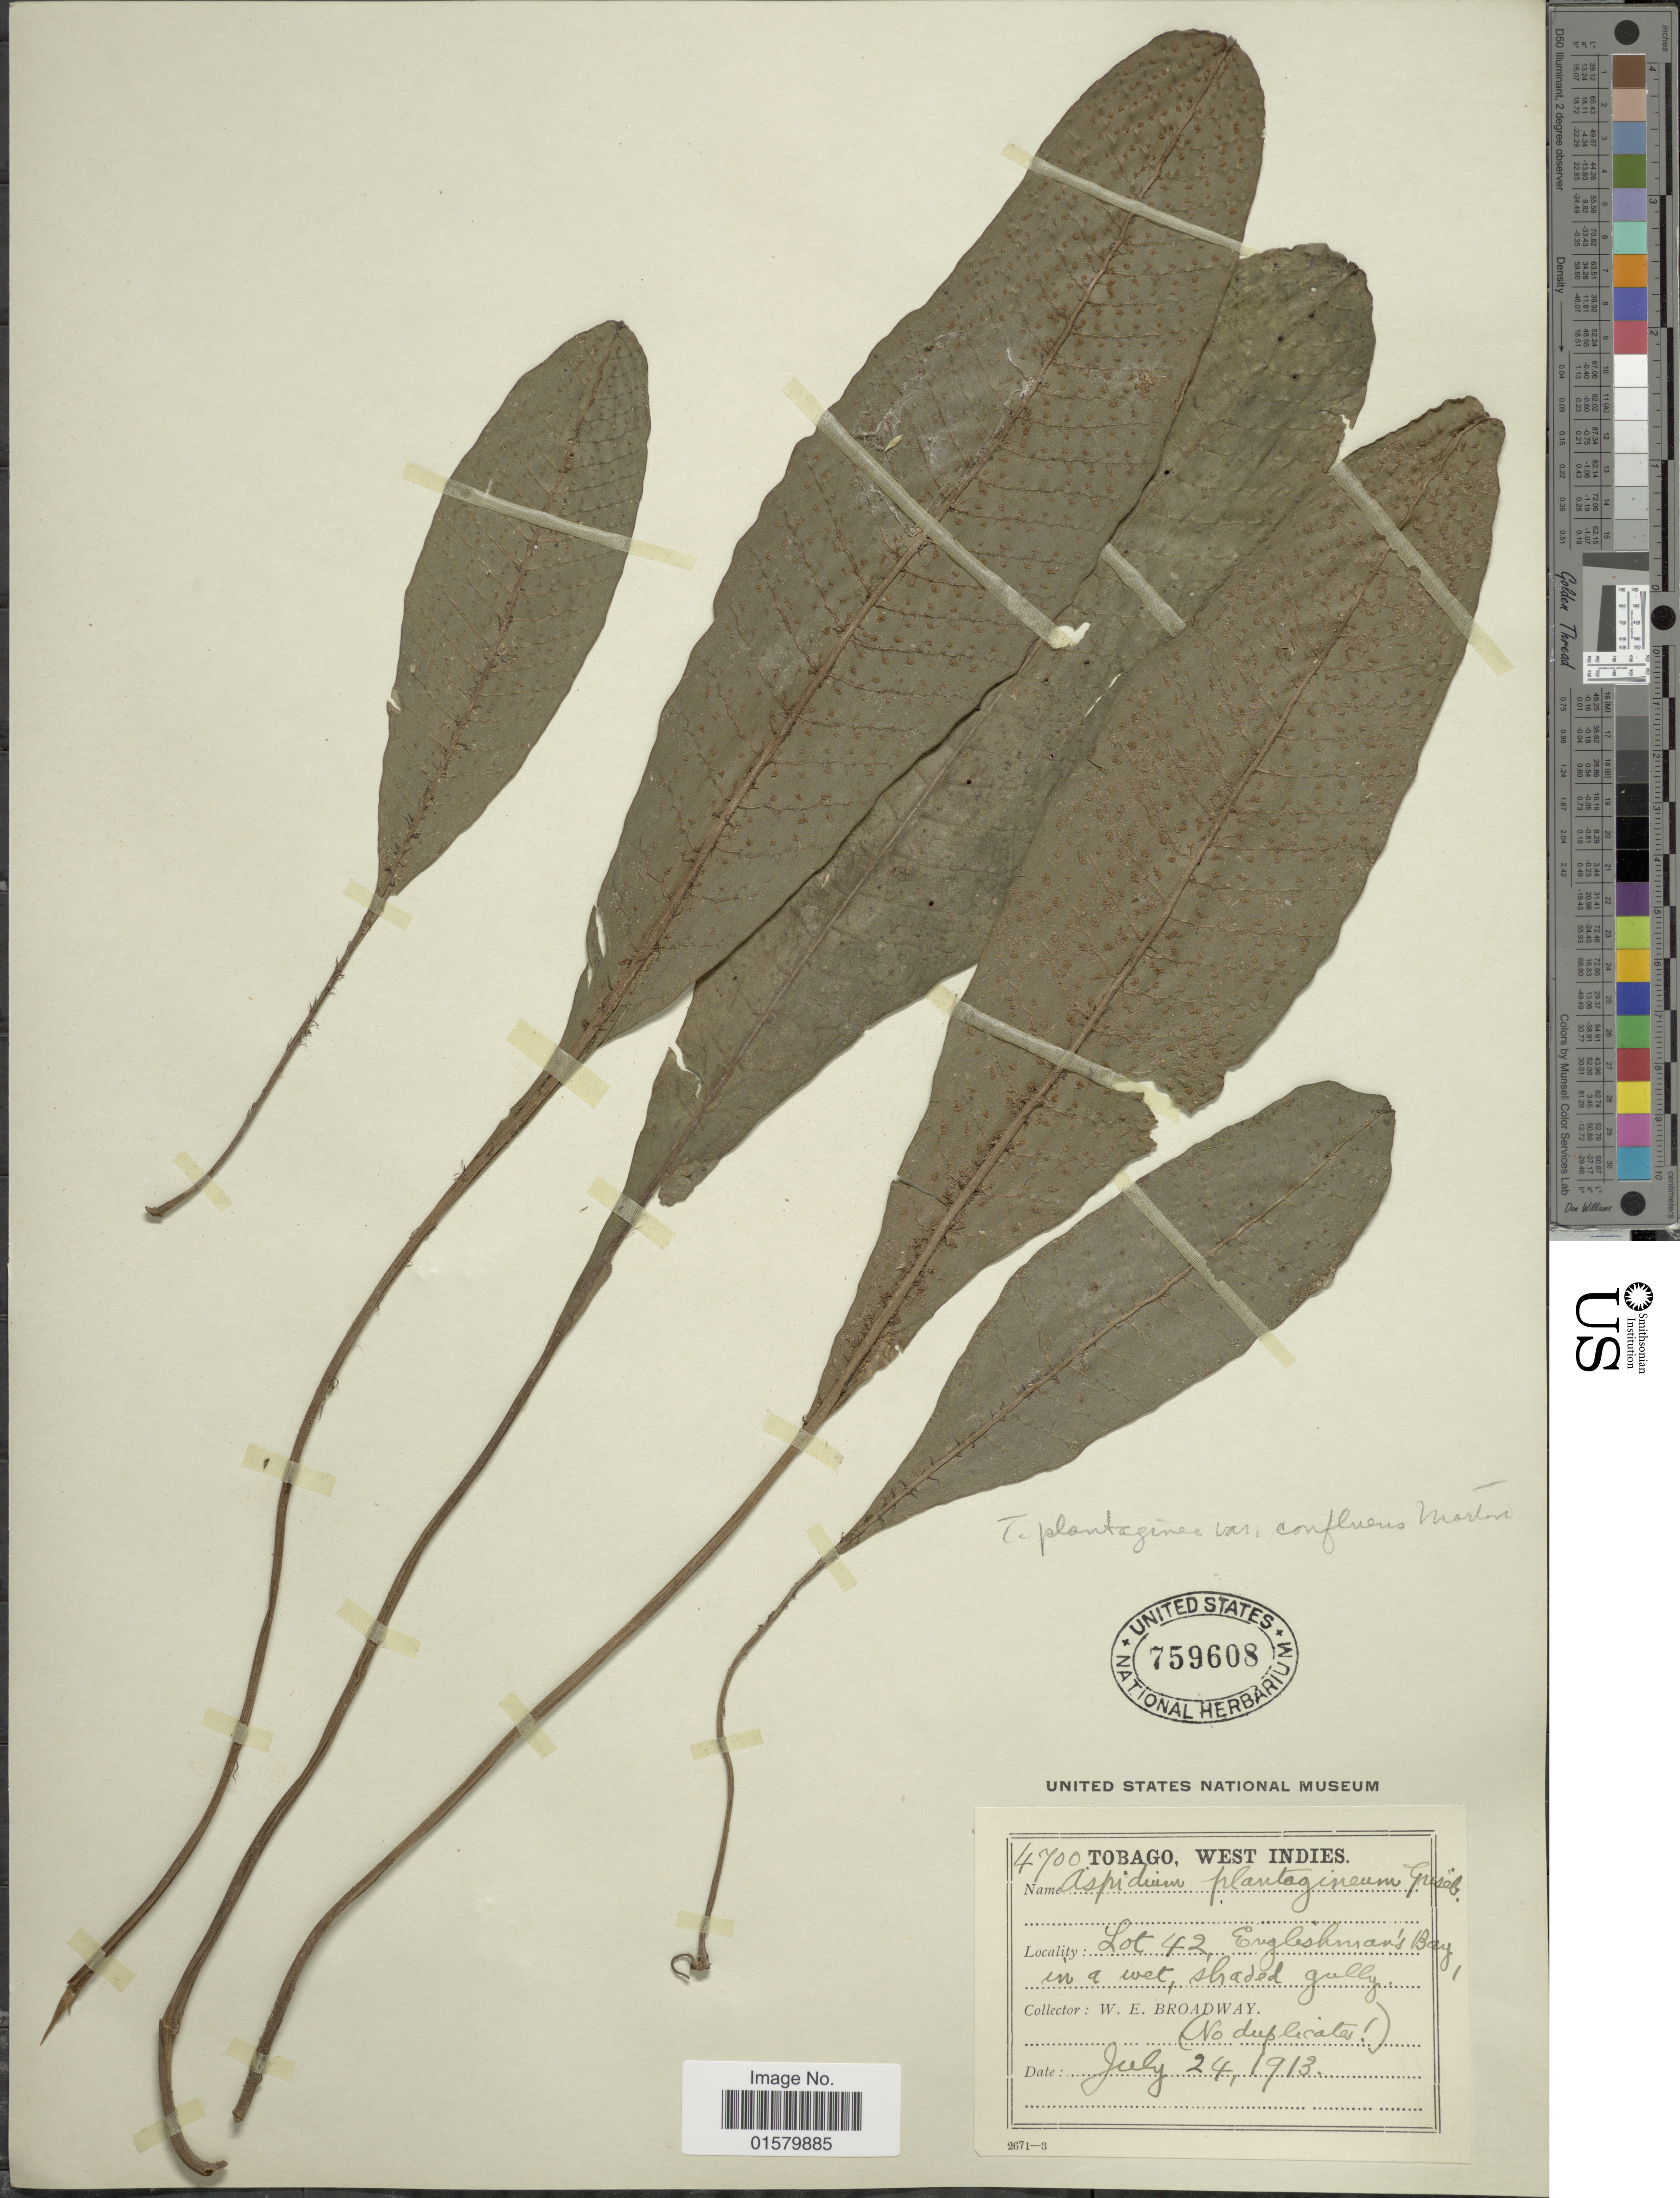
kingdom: Plantae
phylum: Tracheophyta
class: Polypodiopsida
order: Polypodiales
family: Tectariaceae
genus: Tectaria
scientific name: Tectaria plantaginea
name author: (Jacq.) Maxon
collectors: W. E. Broadway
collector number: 4700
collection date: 1913-07-24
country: Trinidad and Tobago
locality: Tobago, West Indies, Lot 42, Englishman's Bay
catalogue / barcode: US 759608